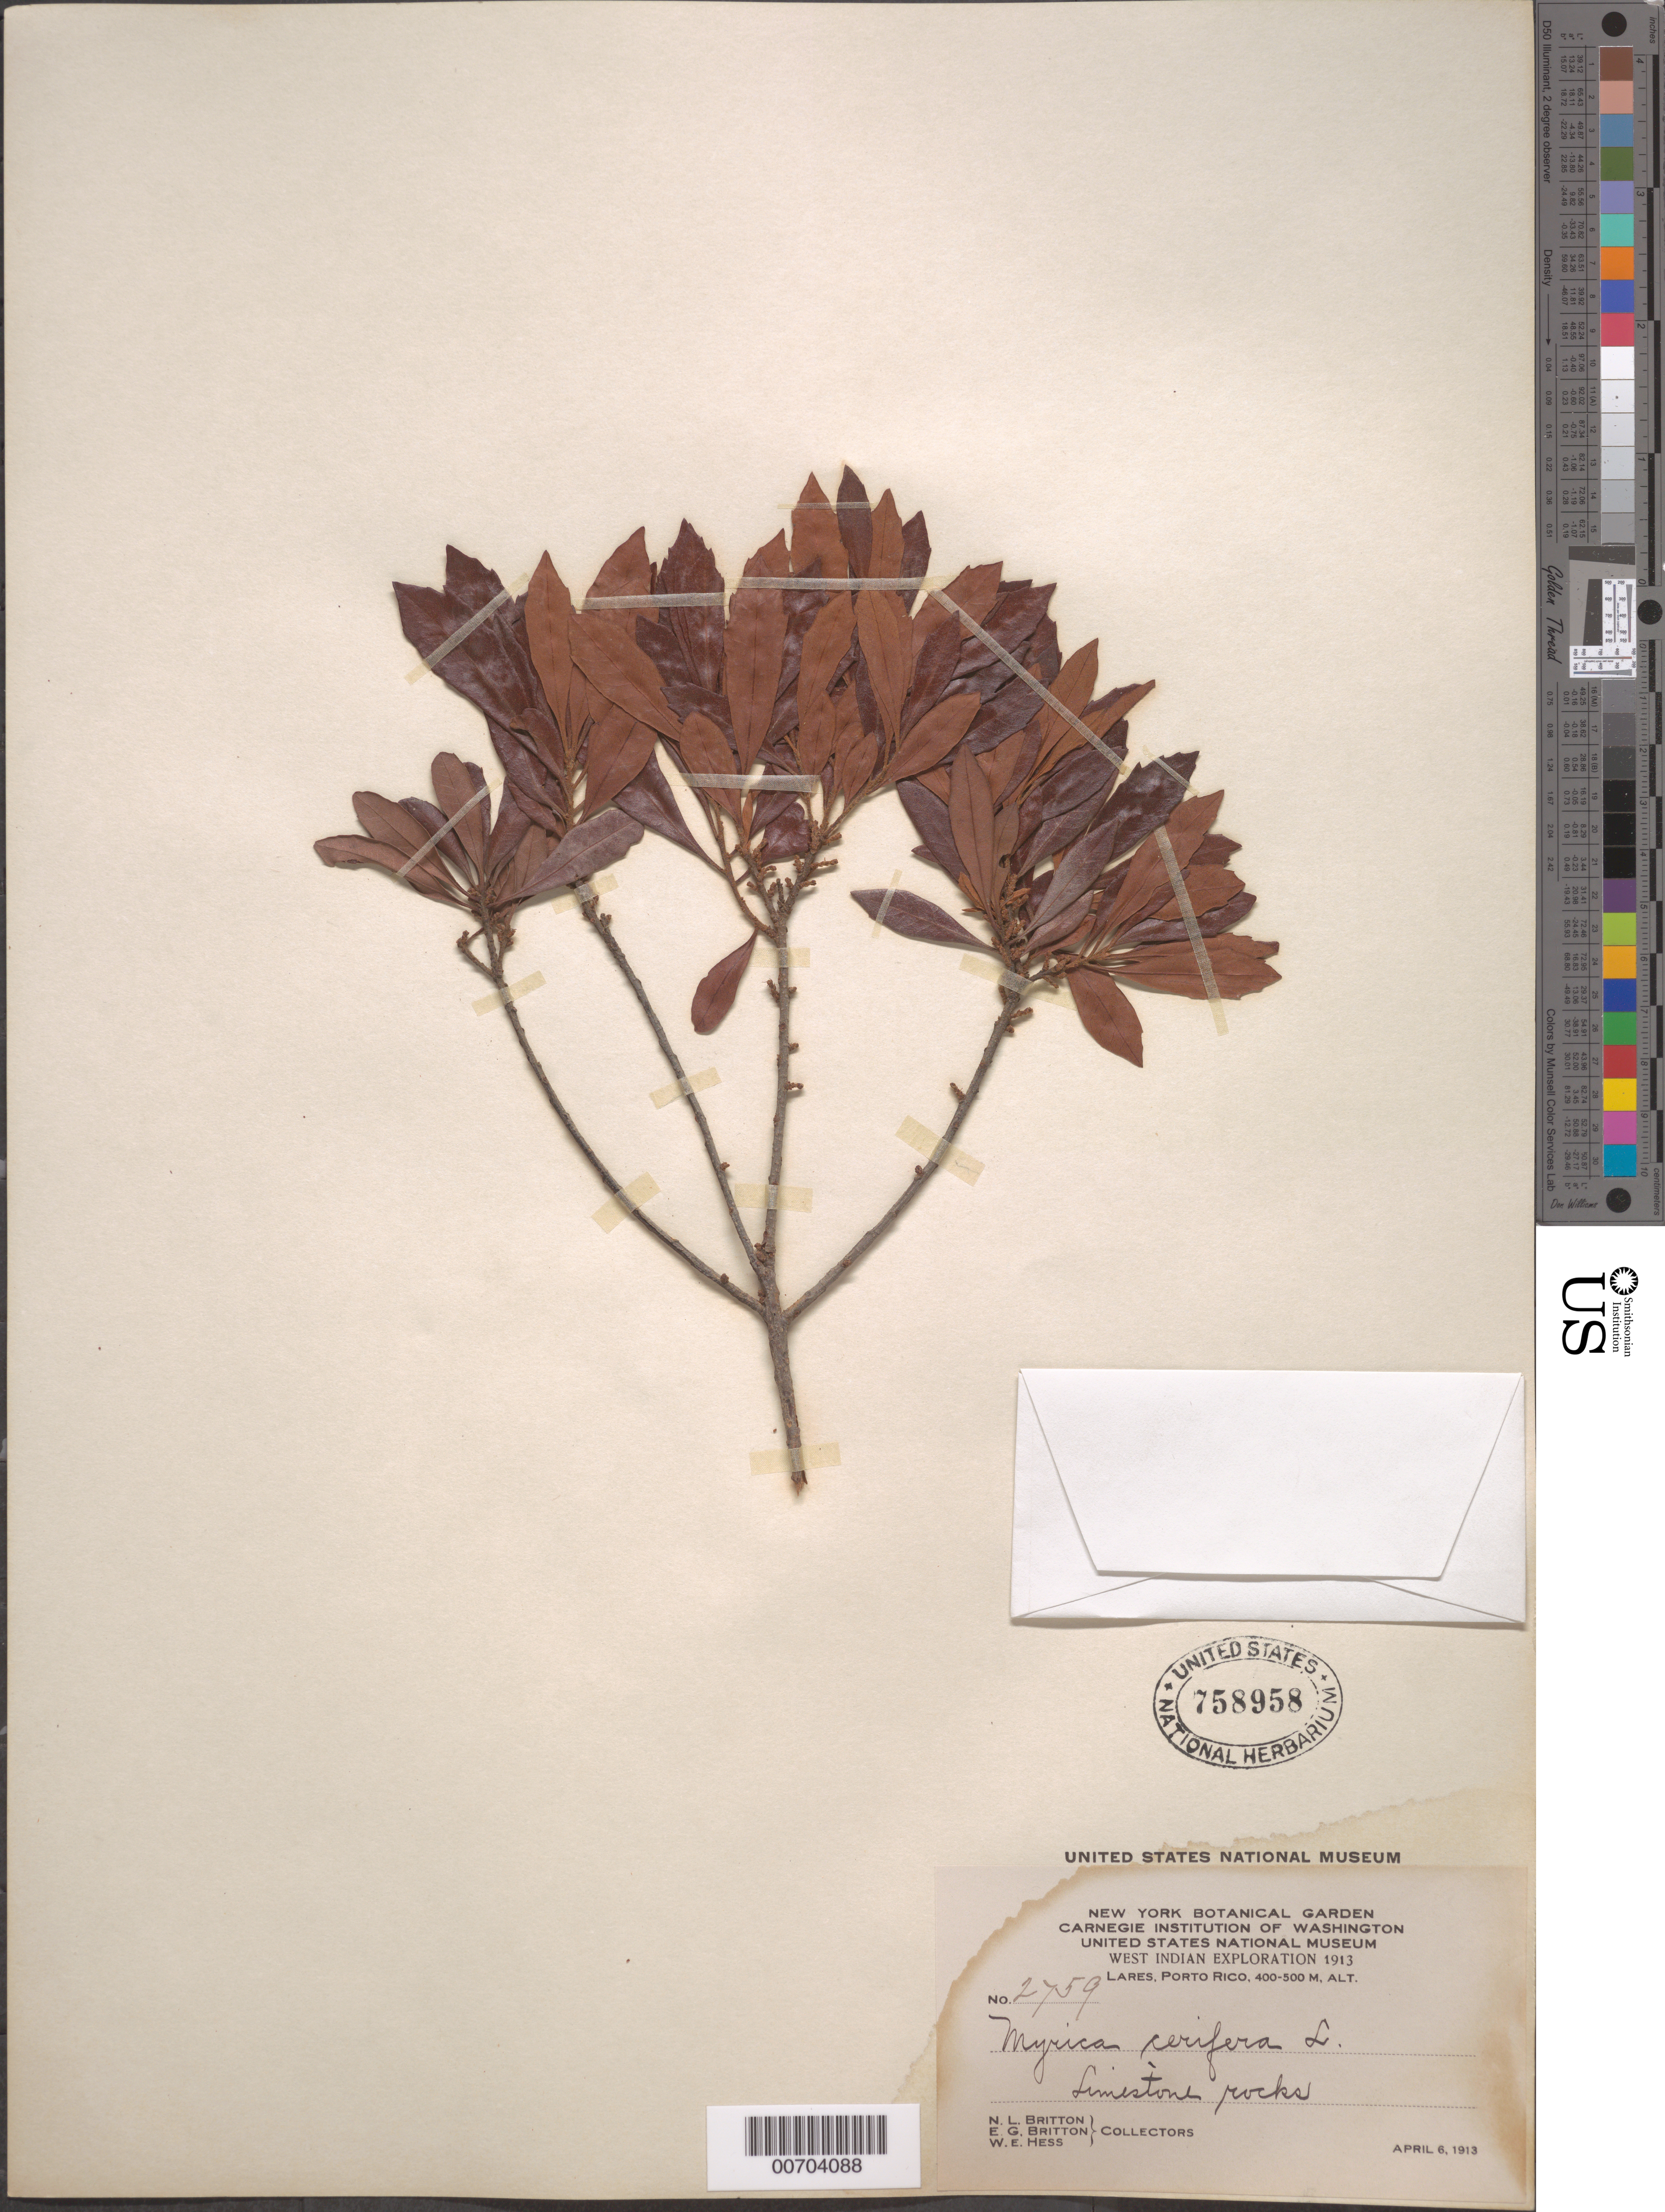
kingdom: Plantae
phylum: Tracheophyta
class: Magnoliopsida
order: Fagales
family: Myricaceae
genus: Morella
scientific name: Morella cerifera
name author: (L.) Small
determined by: Strong, M. T., (US), Smithsonian Institution - National Museum of Natural History (UNITED STATES)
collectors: N. Britton, E. G. Britton & W. Hess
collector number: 2759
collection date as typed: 06 Apr 1913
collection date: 1913-04-06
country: Puerto Rico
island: Greater Antilles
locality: Lares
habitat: Limestone rocks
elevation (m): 400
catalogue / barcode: US 758958